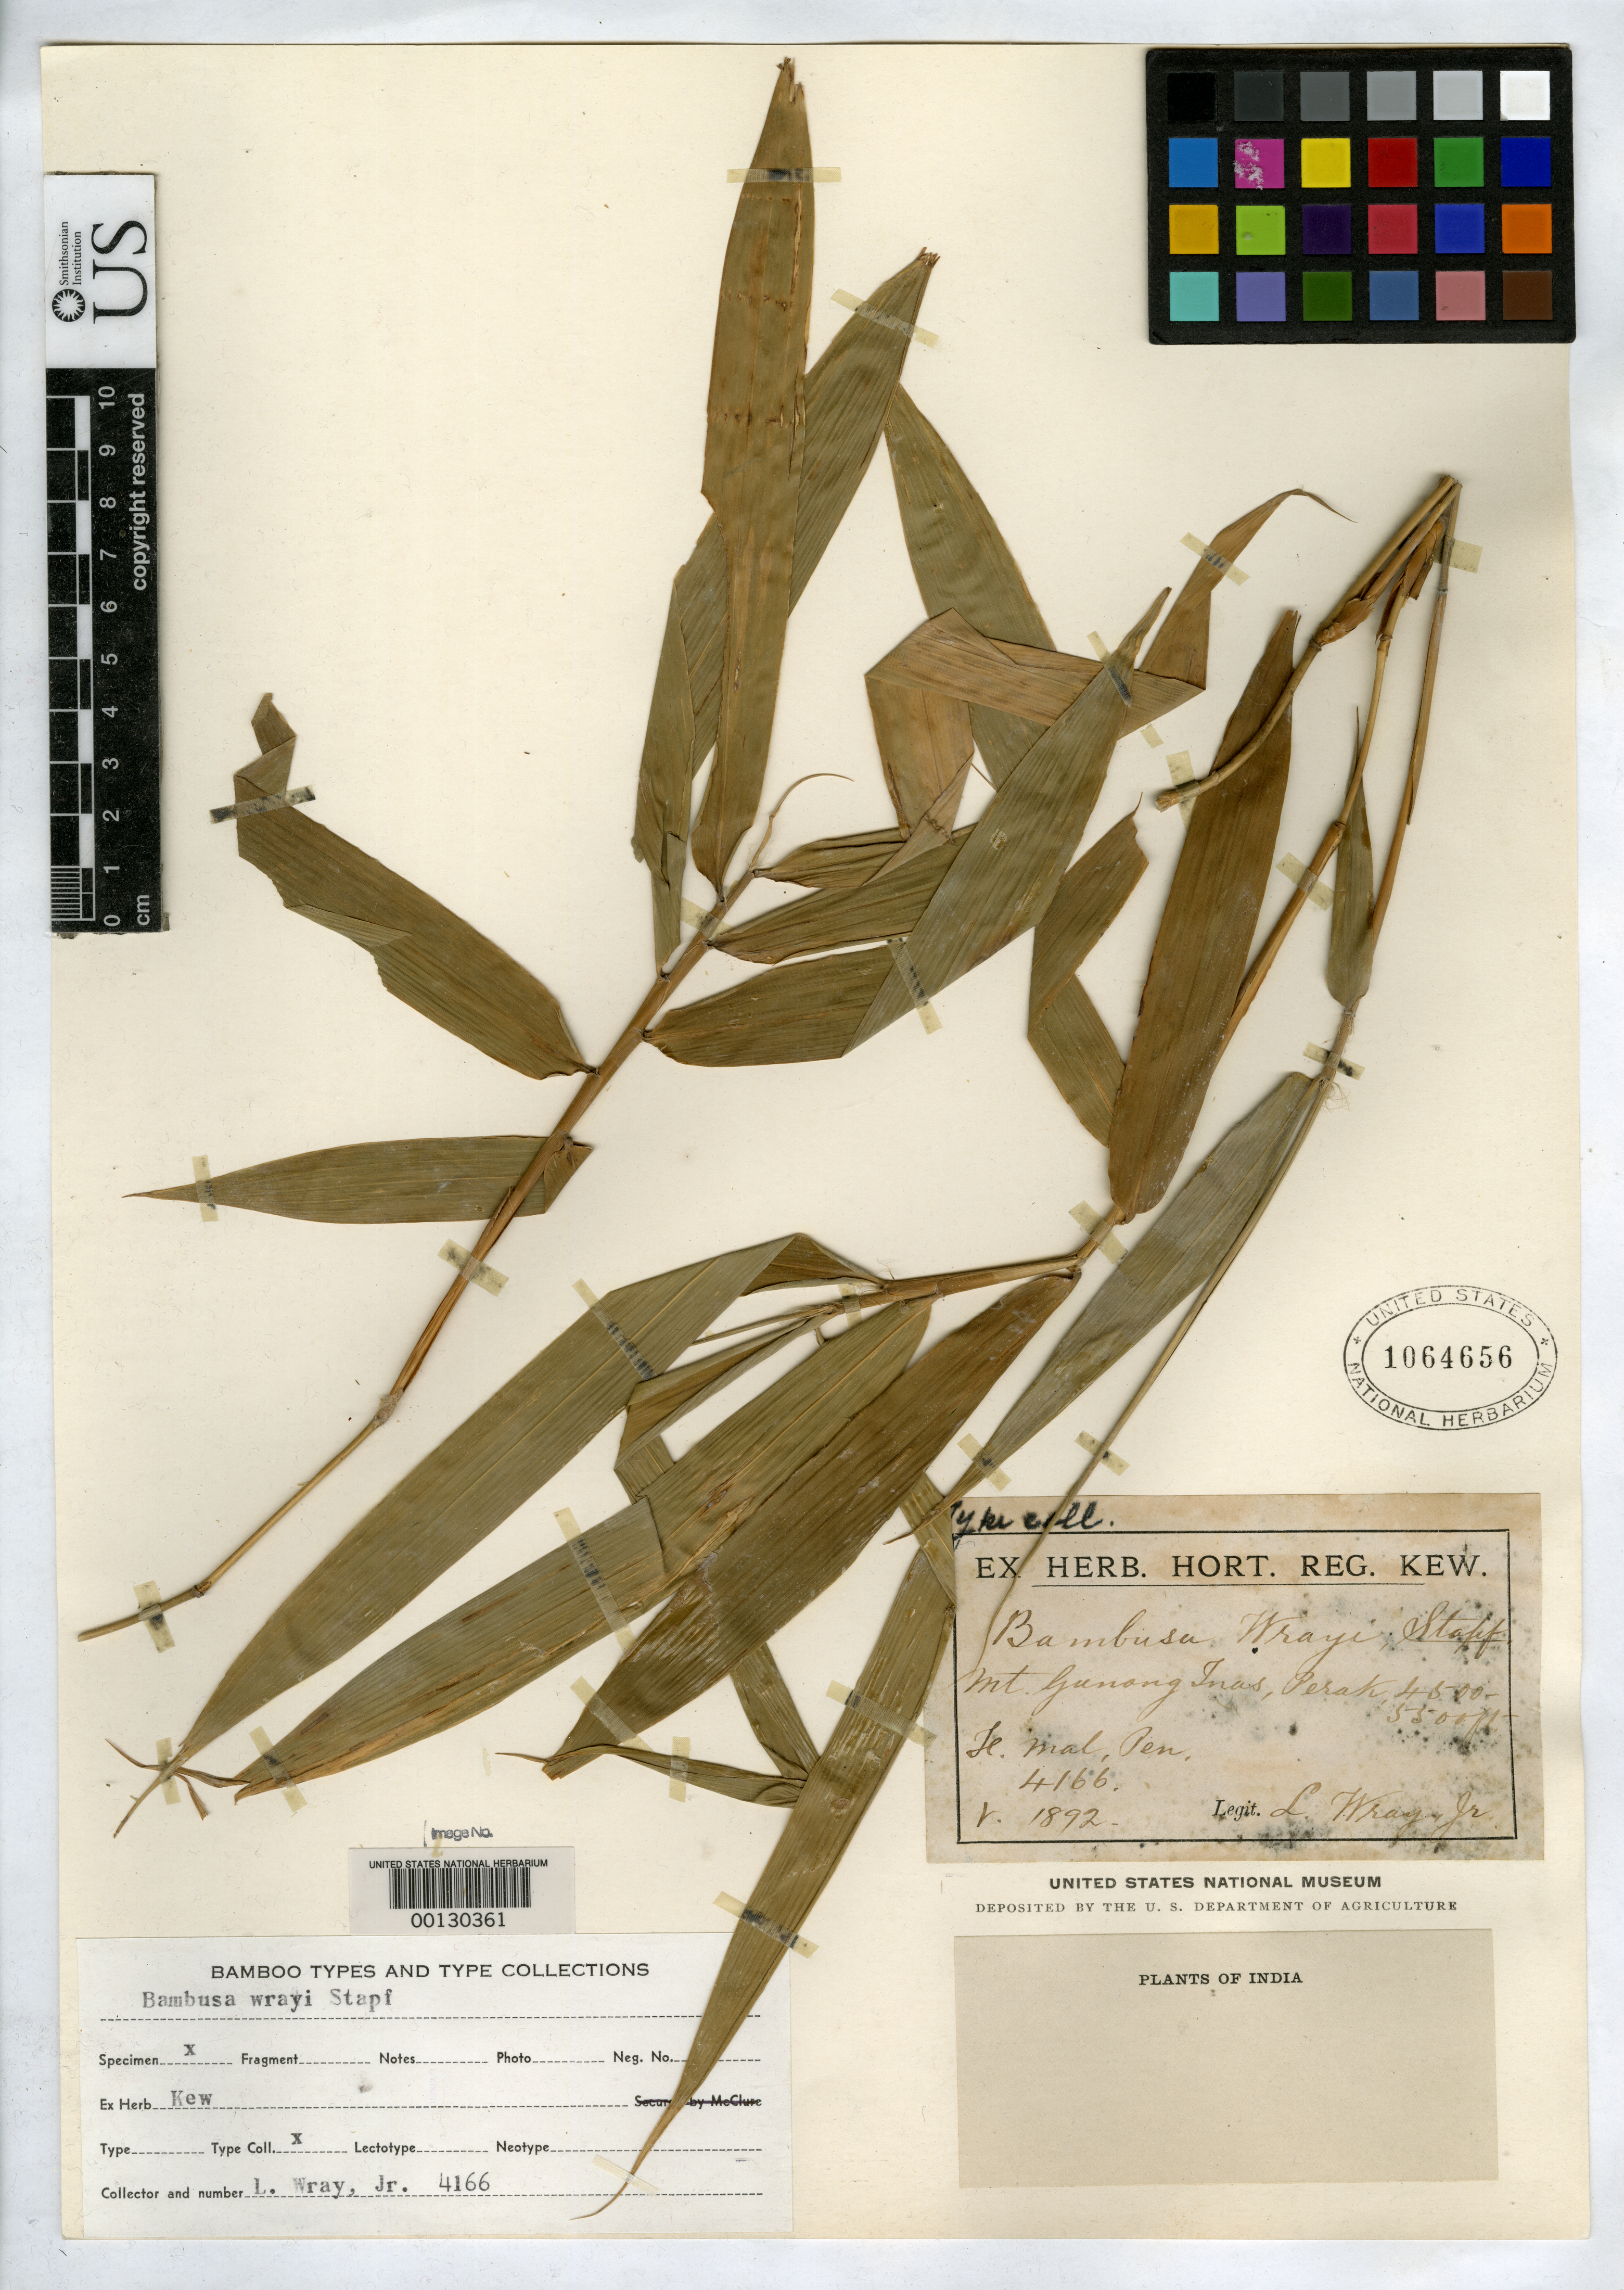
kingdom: Plantae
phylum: Tracheophyta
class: Liliopsida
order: Poales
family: Poaceae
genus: Bambusa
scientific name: Bambusa wrayi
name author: Stapf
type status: Type Fragment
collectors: L. Wray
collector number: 4166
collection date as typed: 1892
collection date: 1892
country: Malaysia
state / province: Perak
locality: Mt. Gunong Inas. [Malay Peninsula]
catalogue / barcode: US 1064656